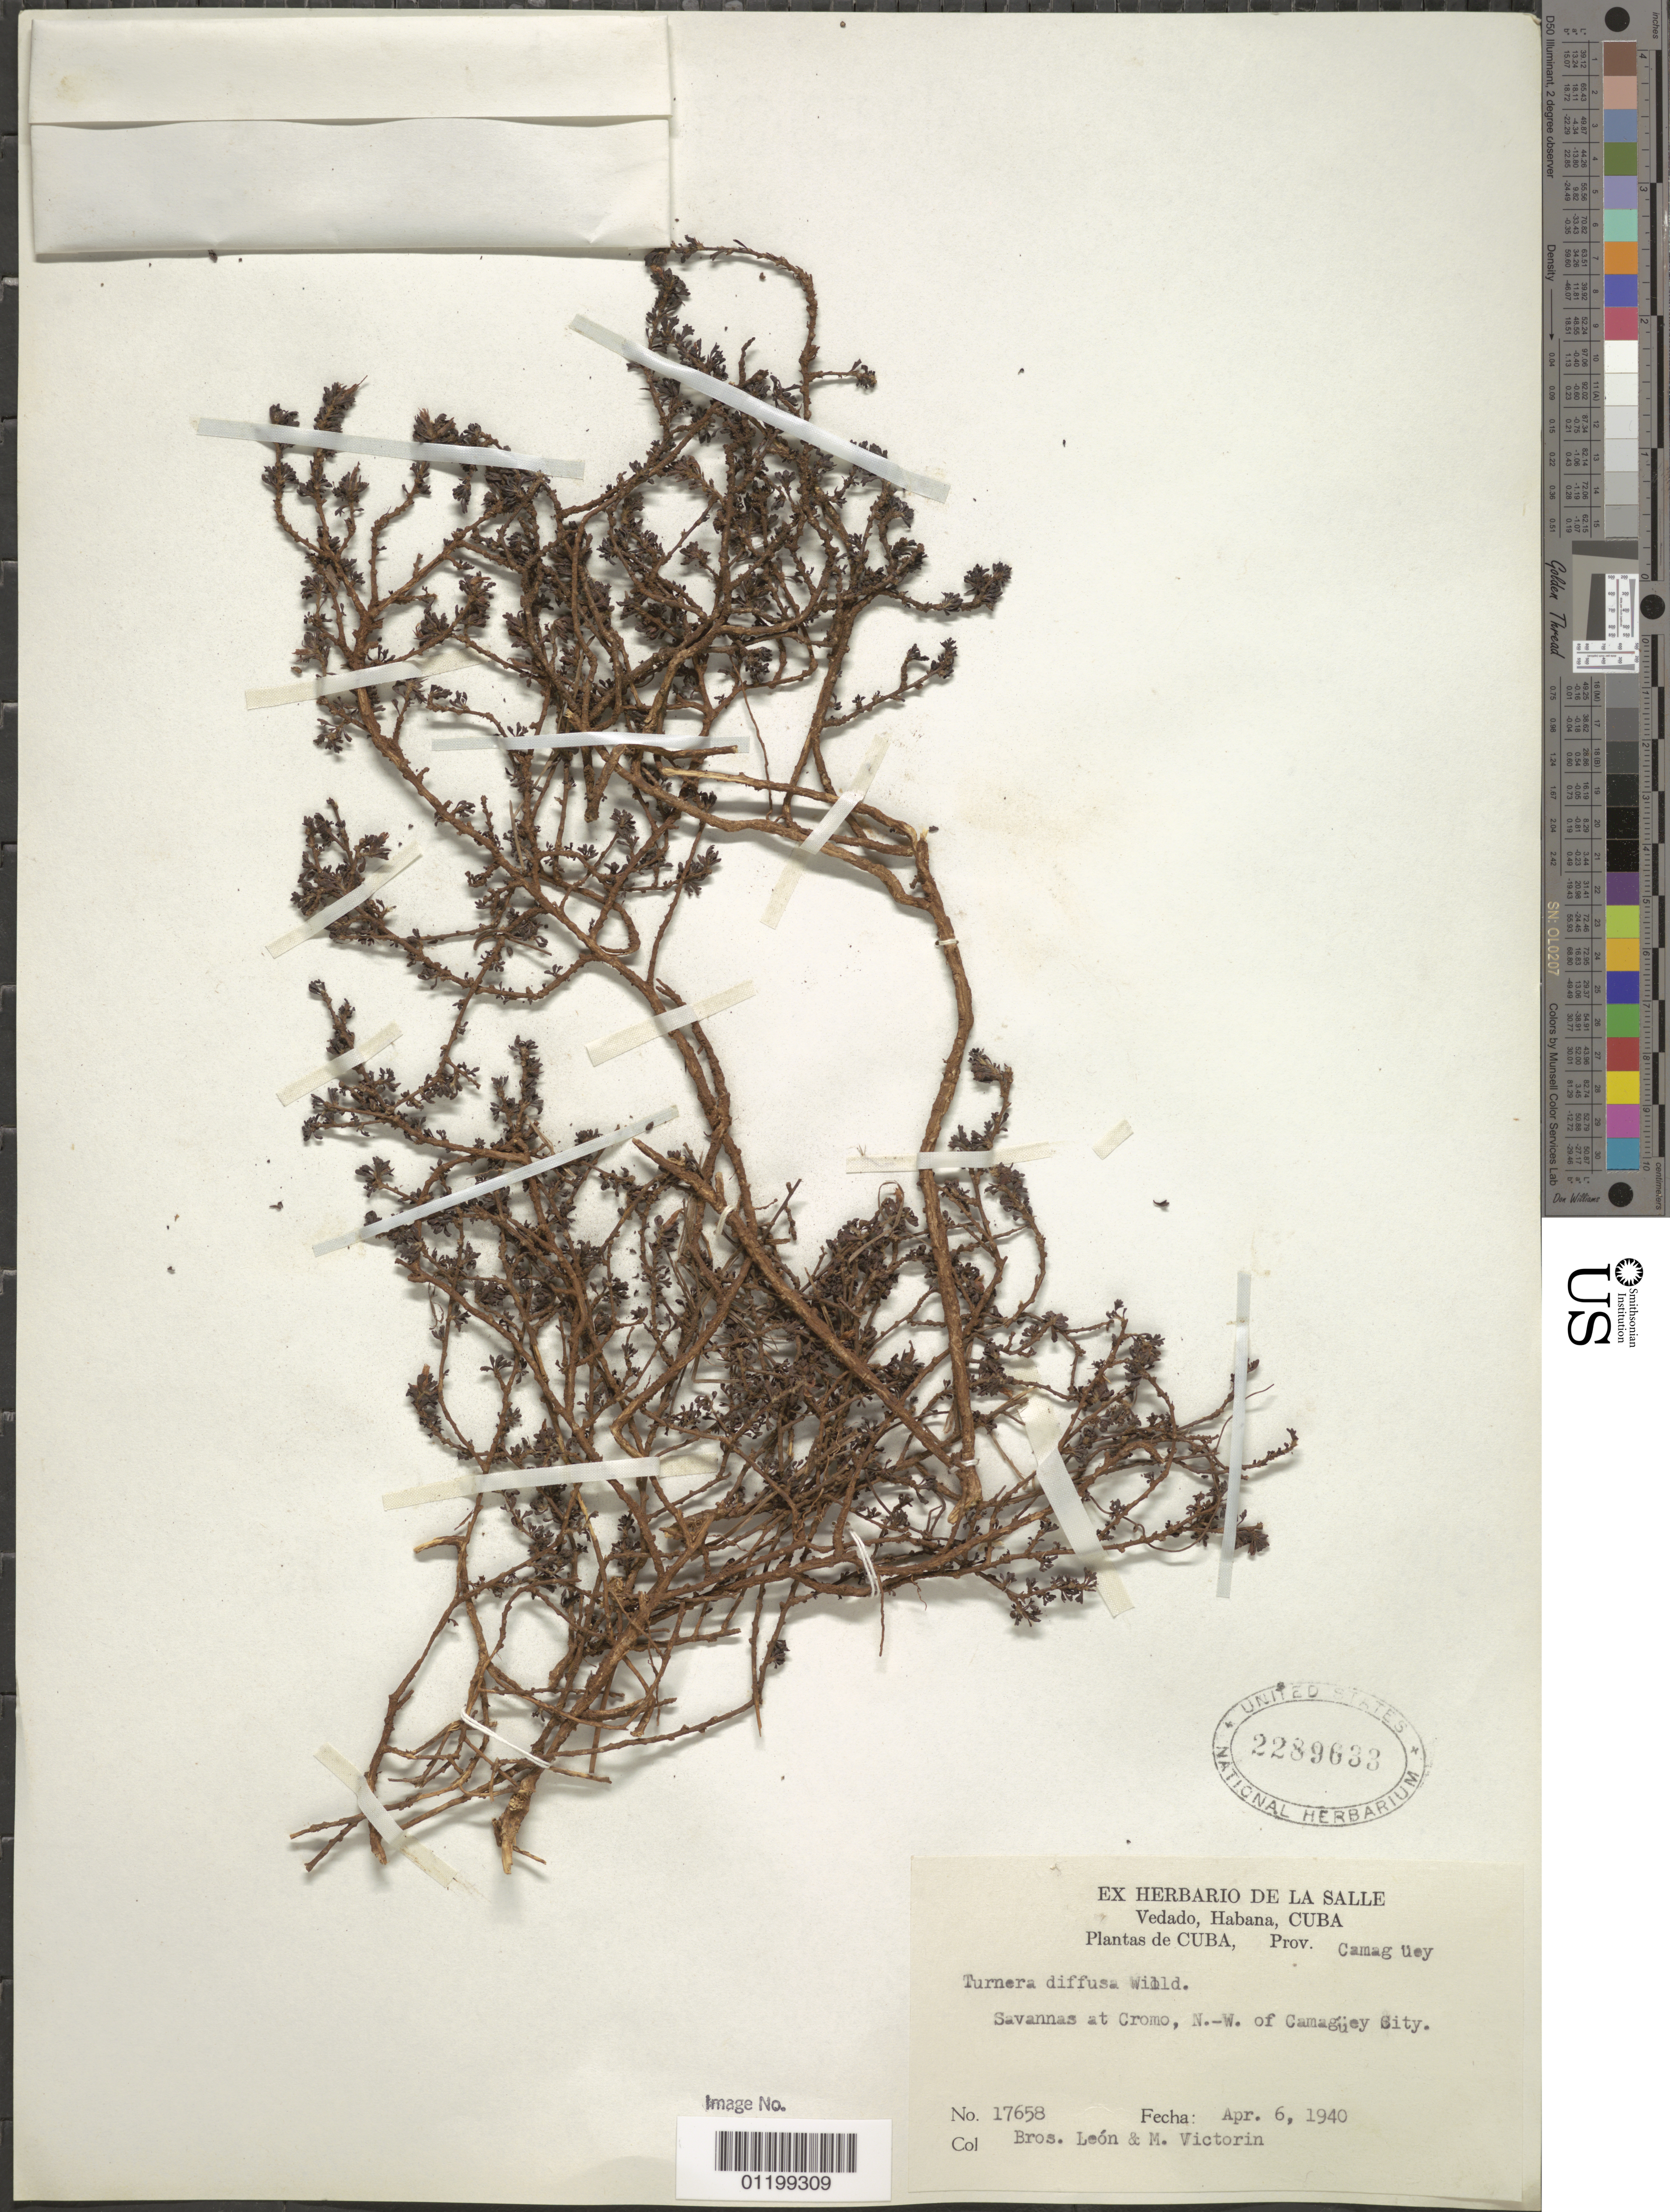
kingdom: Plantae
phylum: Tracheophyta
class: Magnoliopsida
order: Malpighiales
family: Turneraceae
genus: Turnera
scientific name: Turnera diffusa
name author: Willd. ex Schult.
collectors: Bro. León & F. Victorin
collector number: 17658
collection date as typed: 06 Apr 1940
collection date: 1940-04-06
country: Cuba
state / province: Camagüey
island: Cuba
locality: Savannas: Cromo, N -E of Camagüey City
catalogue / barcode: US 2289633